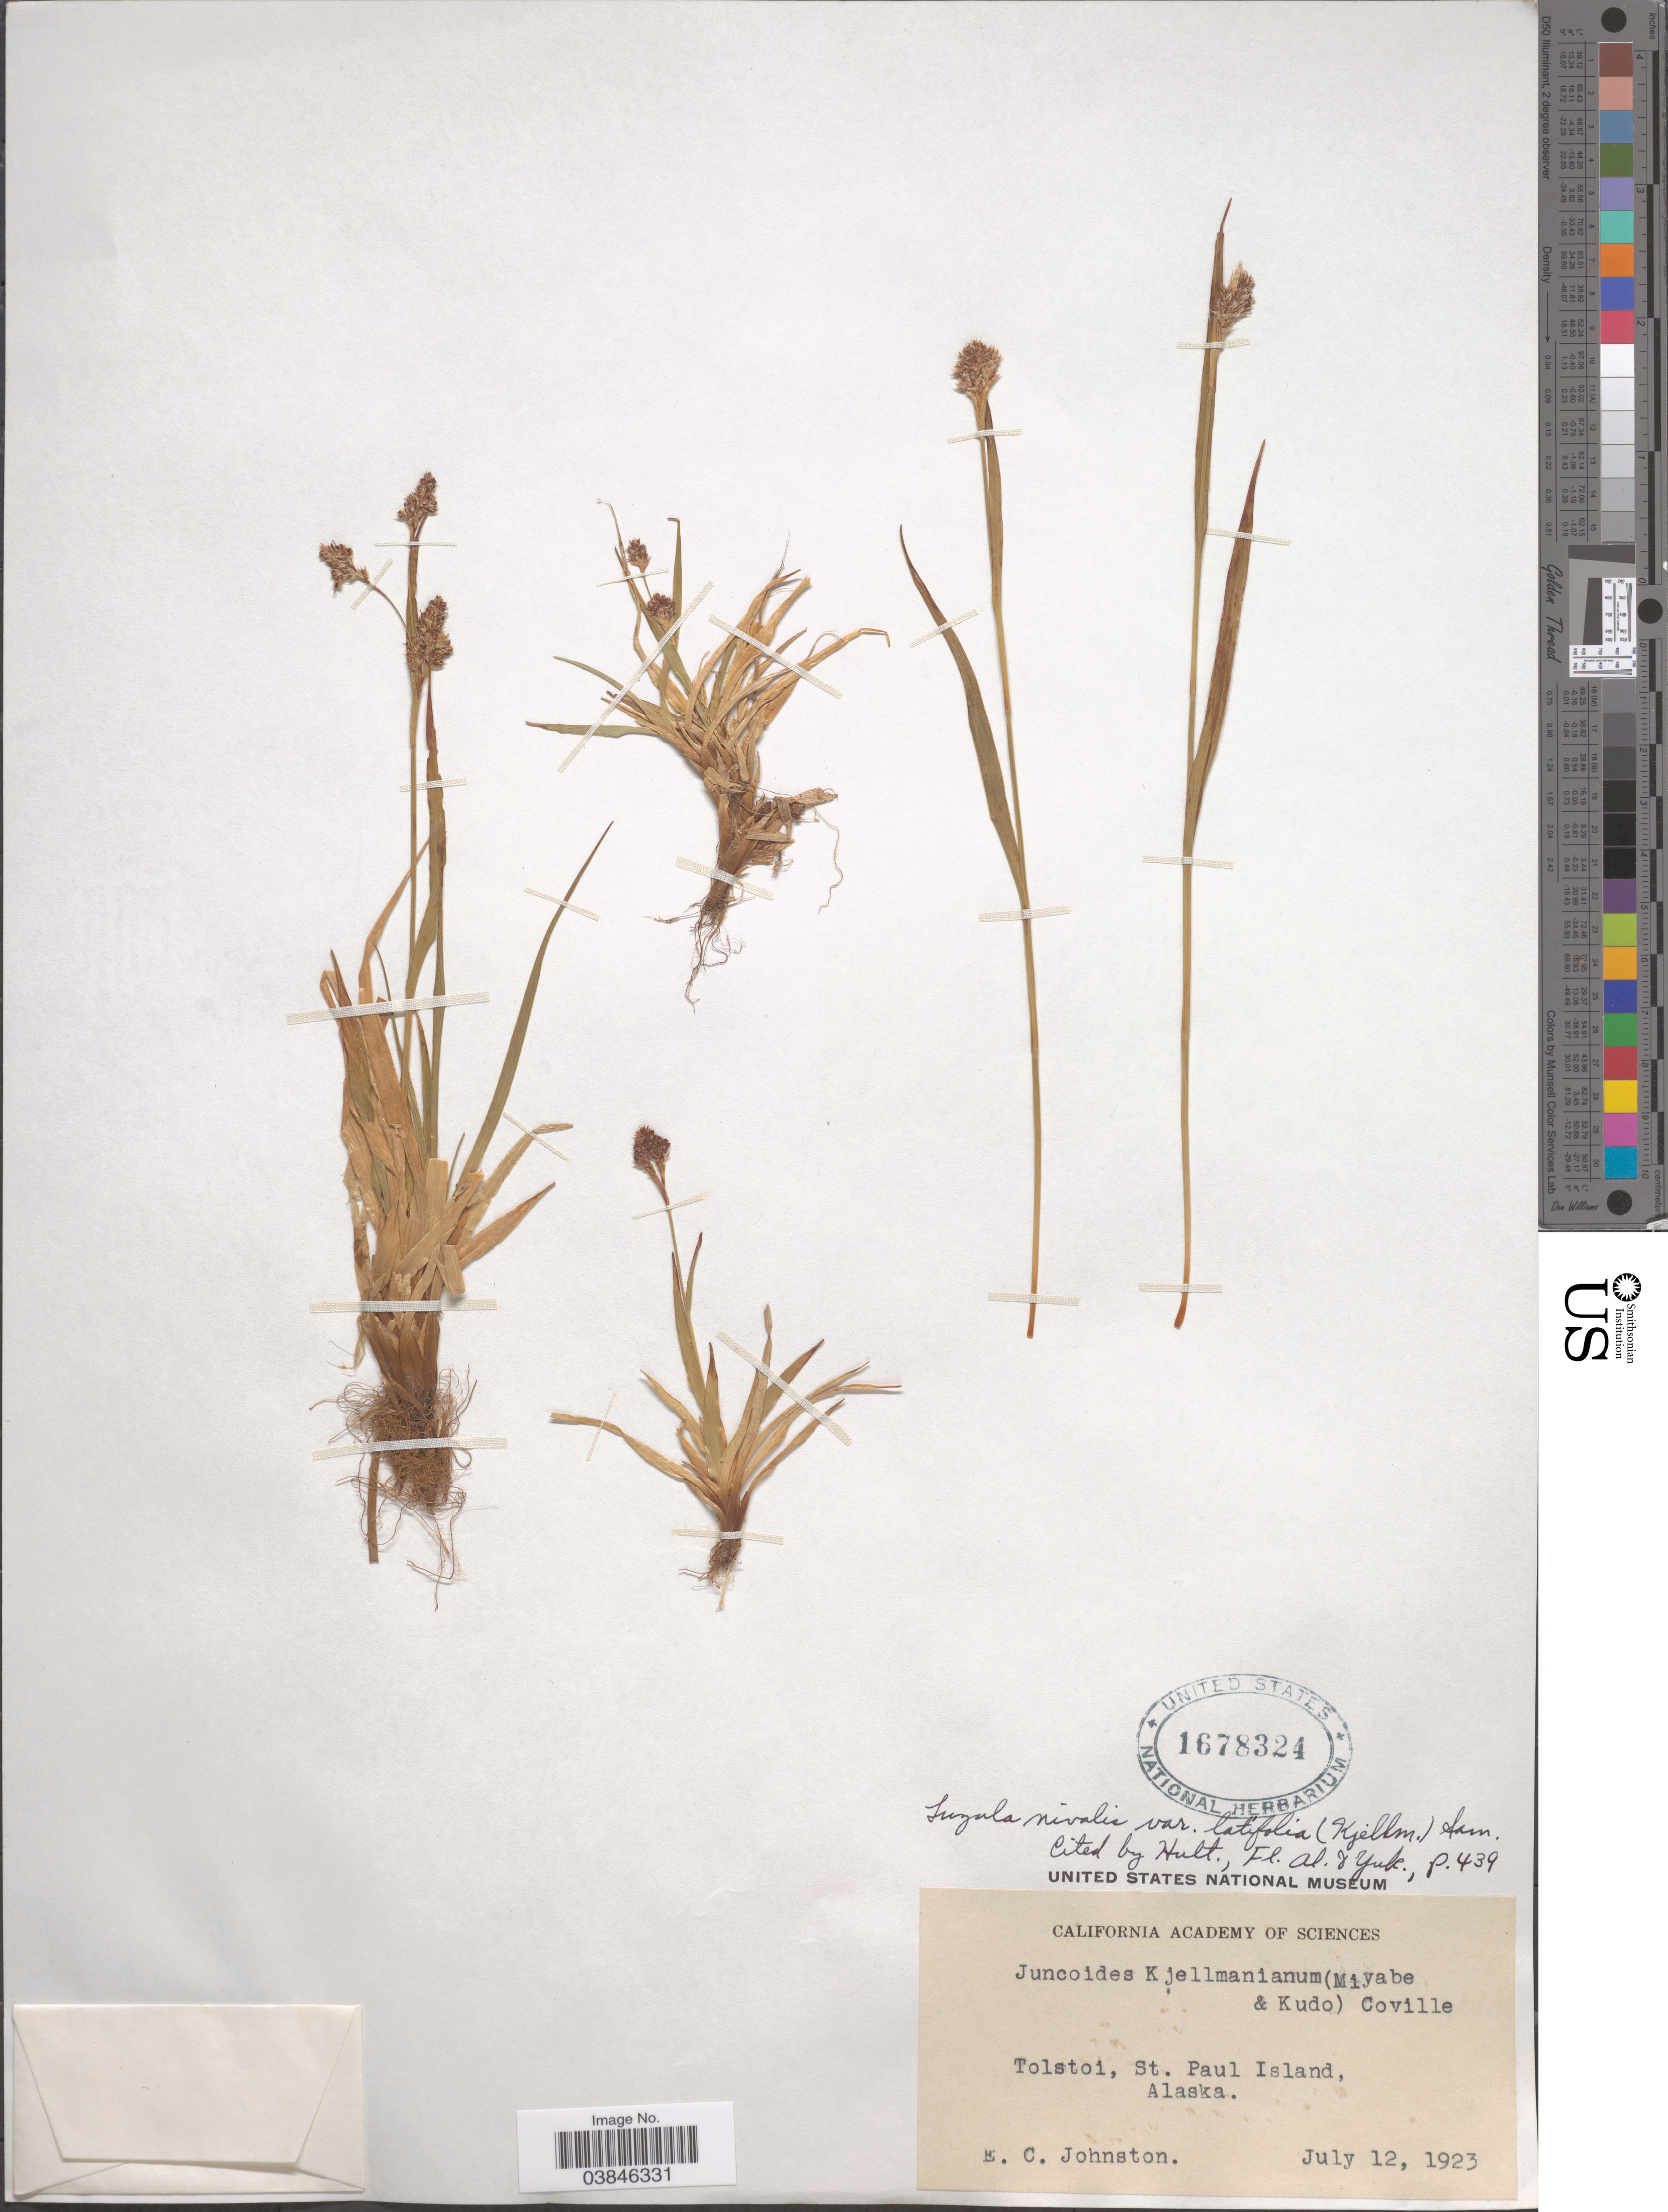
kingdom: Plantae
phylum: Tracheophyta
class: Liliopsida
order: Poales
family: Juncaceae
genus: Luzula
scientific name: Luzula nivalis var. latifolia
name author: Sam. ex Hultén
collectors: E. C. Johnston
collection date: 1923-07-12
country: United States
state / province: Alaska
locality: Tolstoi, St. Paul Island.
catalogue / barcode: US 1678324